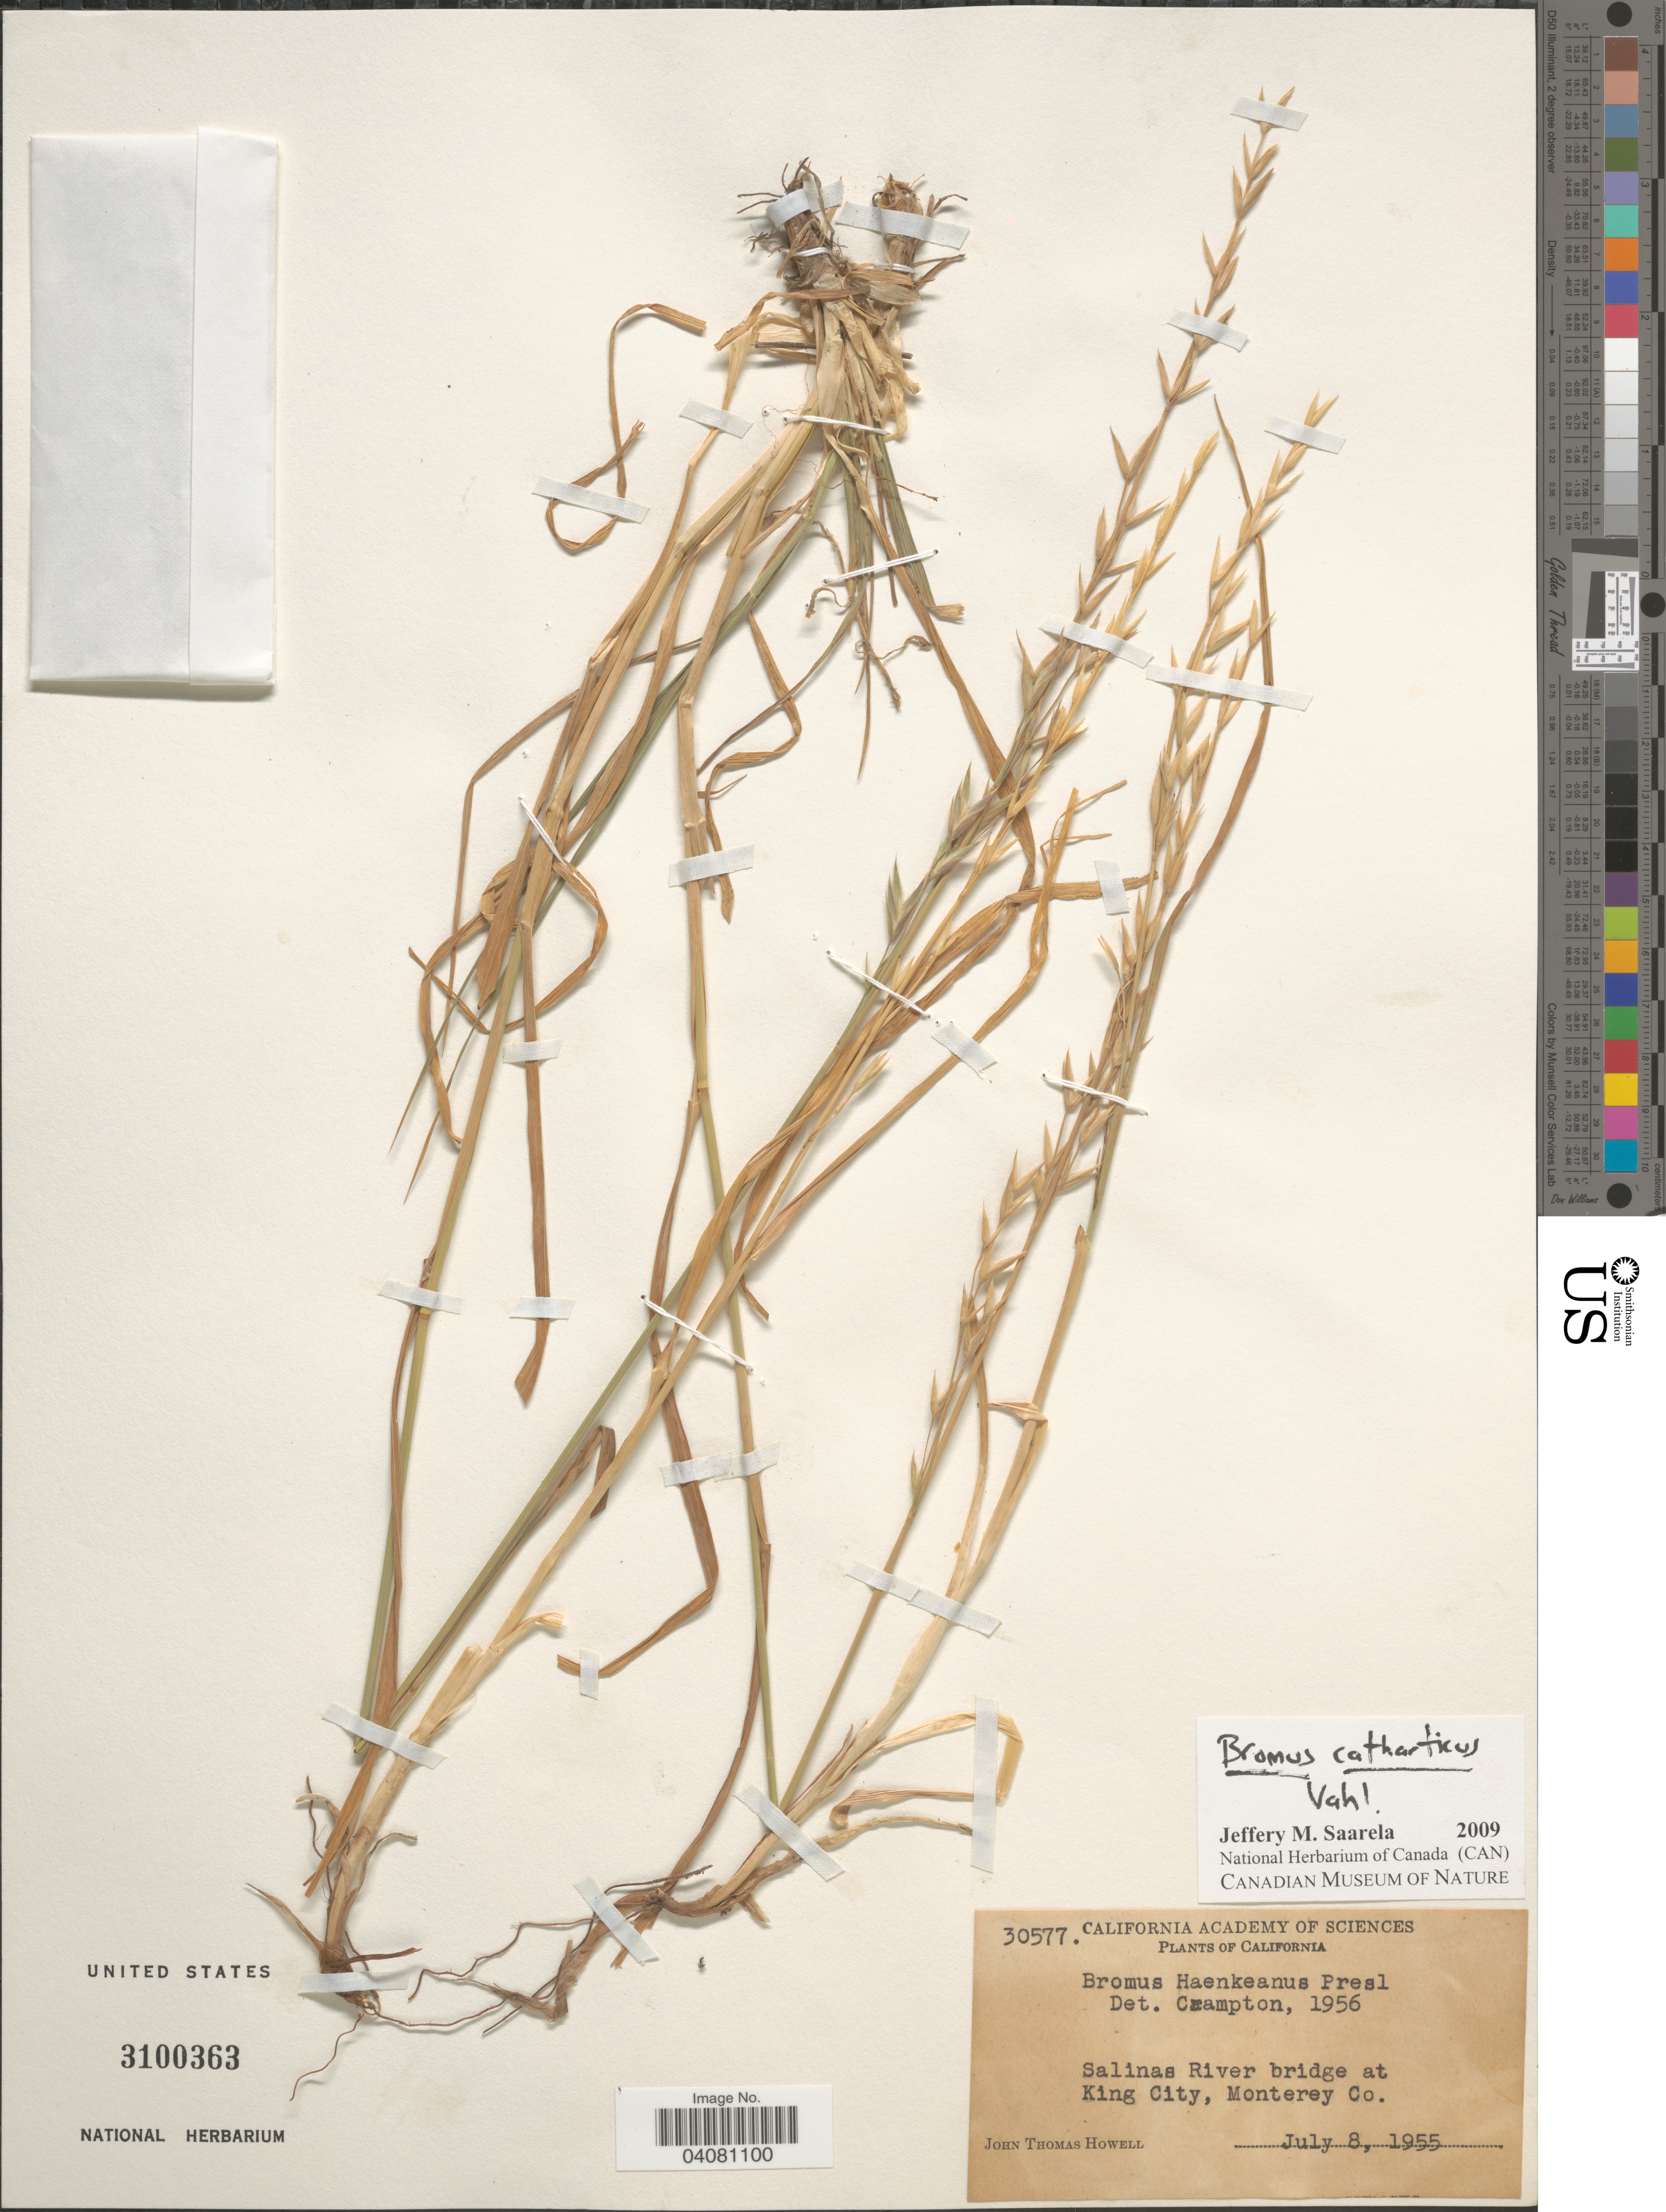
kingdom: Plantae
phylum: Tracheophyta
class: Liliopsida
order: Poales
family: Poaceae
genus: Bromus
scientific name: Bromus catharticus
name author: Vahl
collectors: J. T. Howell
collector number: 30577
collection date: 1955-07-08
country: United States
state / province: California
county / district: Monterey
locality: Salinas River bridge at King City, Monterey Co.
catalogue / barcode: US 3100363